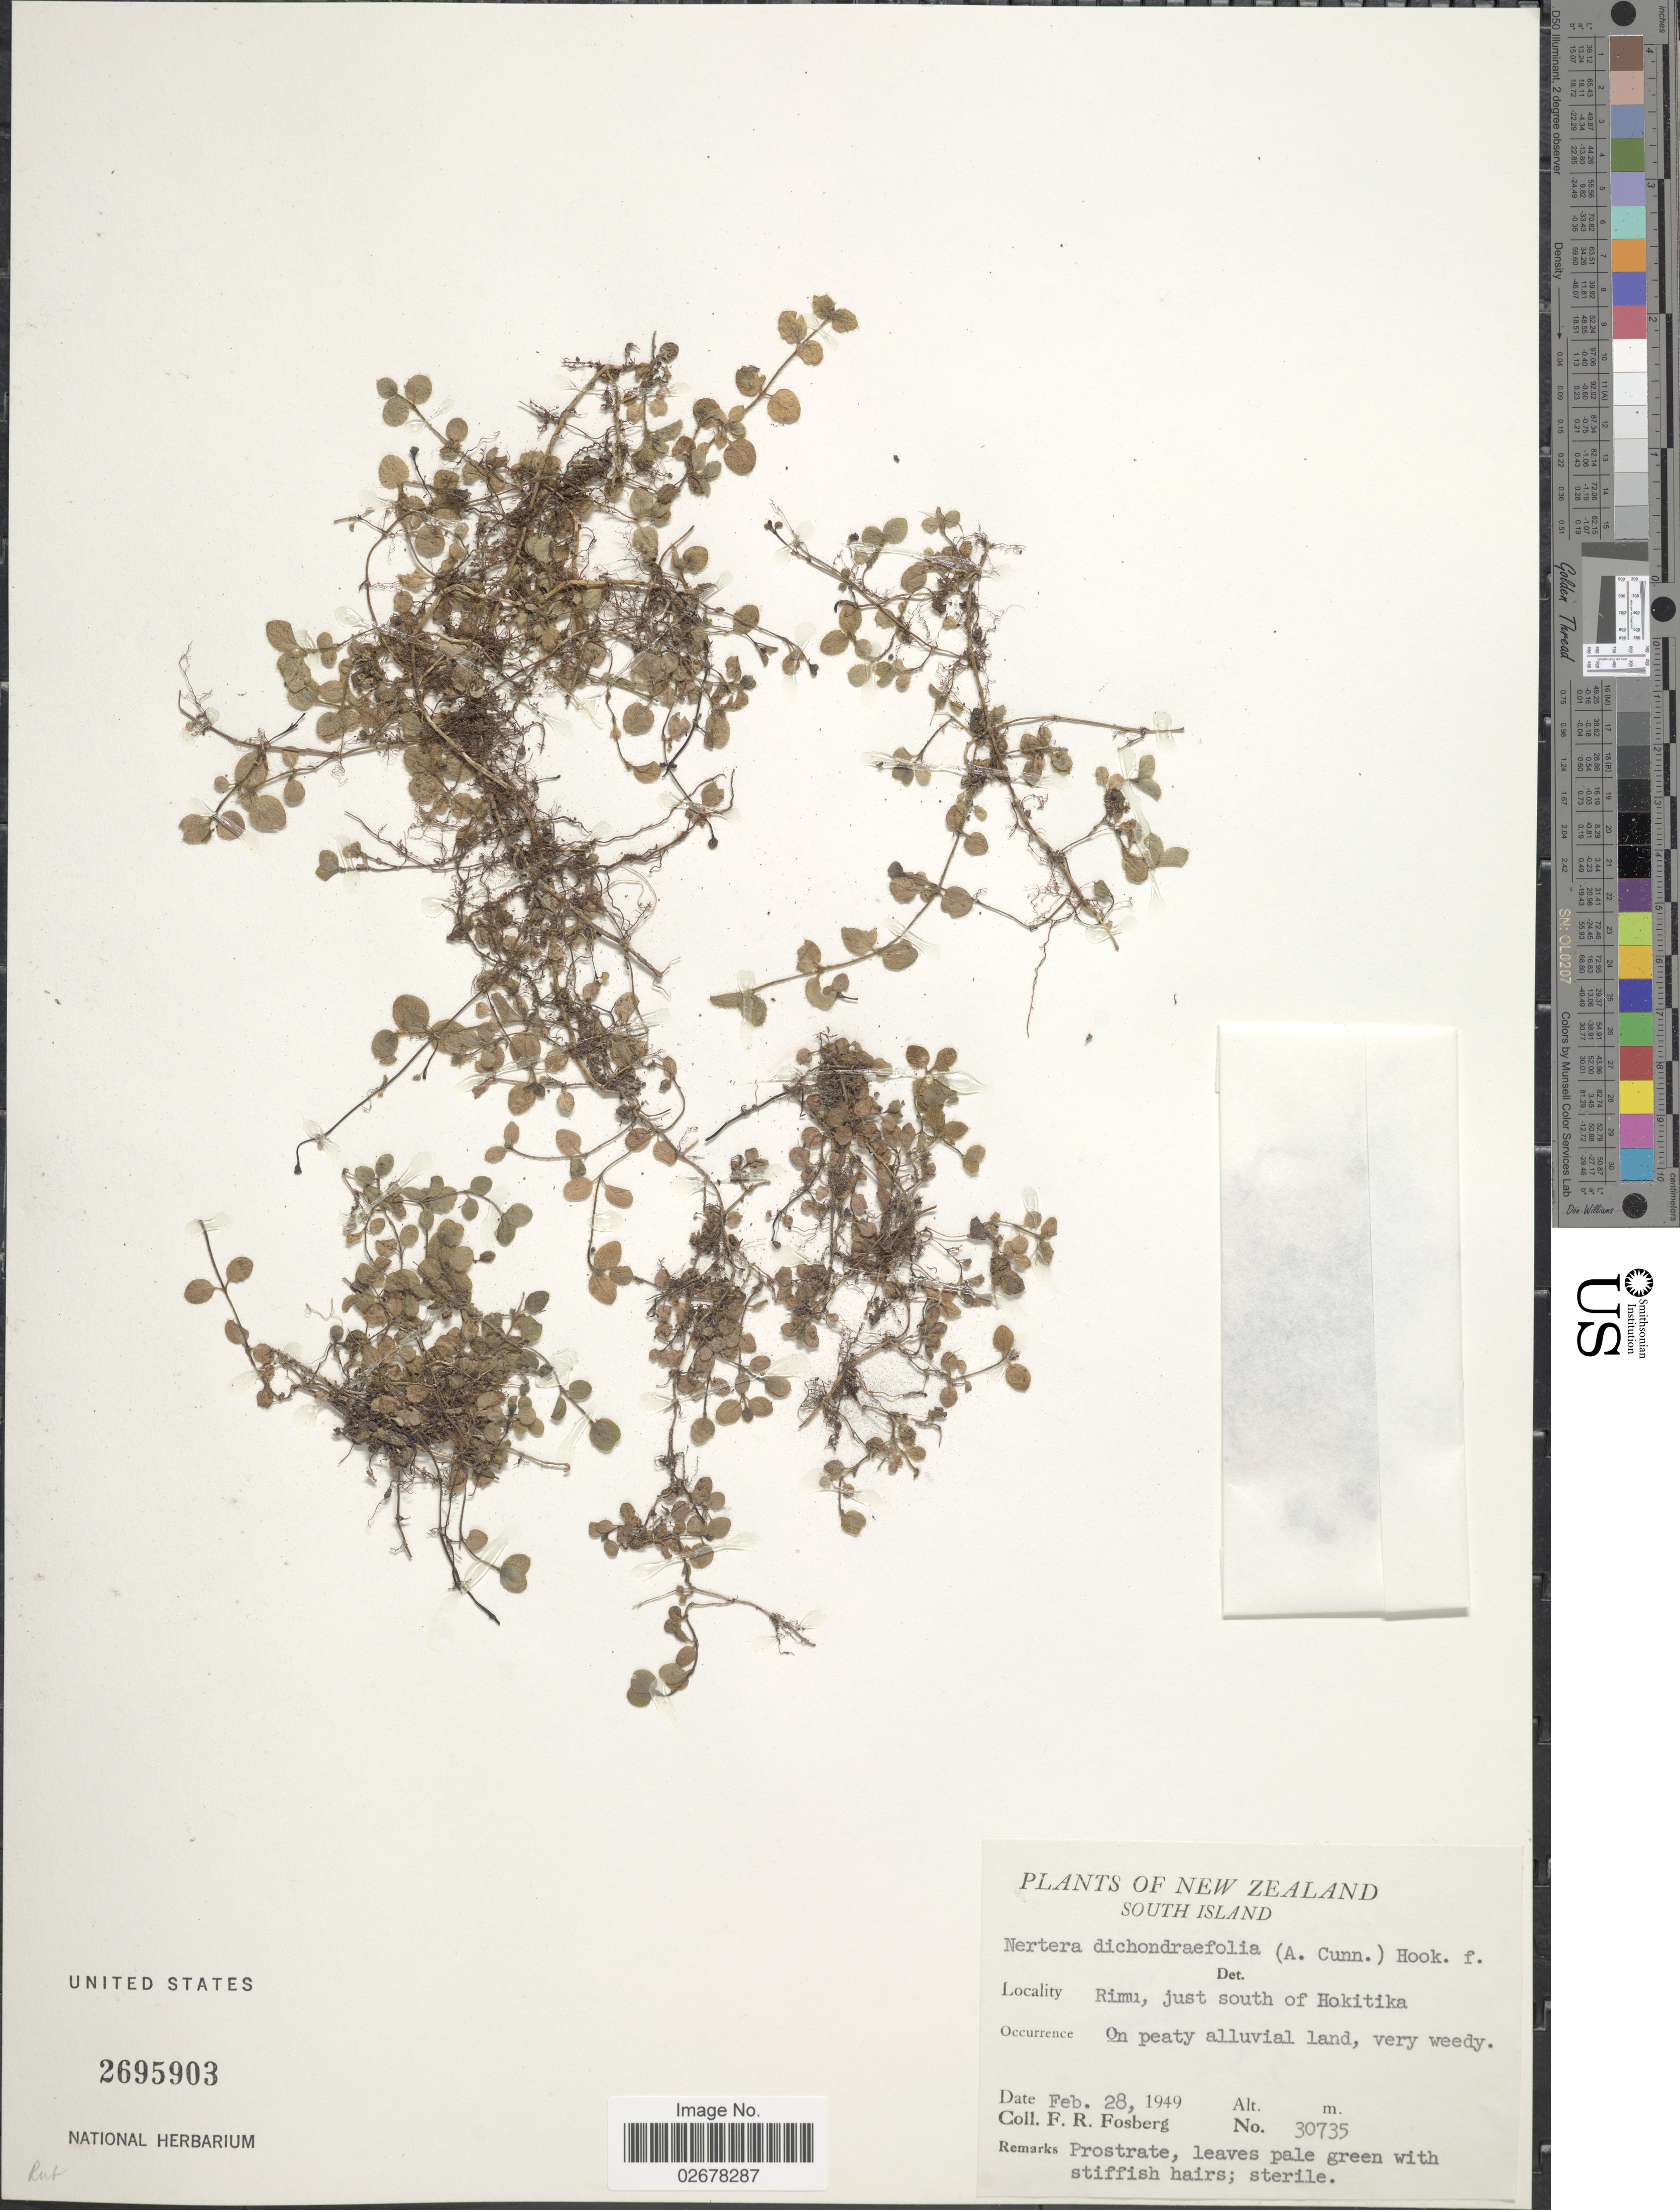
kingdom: Plantae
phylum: Tracheophyta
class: Magnoliopsida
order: Gentianales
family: Rubiaceae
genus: Nertera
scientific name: Nertera dichondrifolia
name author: Hook. f.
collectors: F. R. Fosberg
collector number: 30735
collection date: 1949-02-28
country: New Zealand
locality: South Island, Rimu, just south of Hokitika.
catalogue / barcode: US 2695903